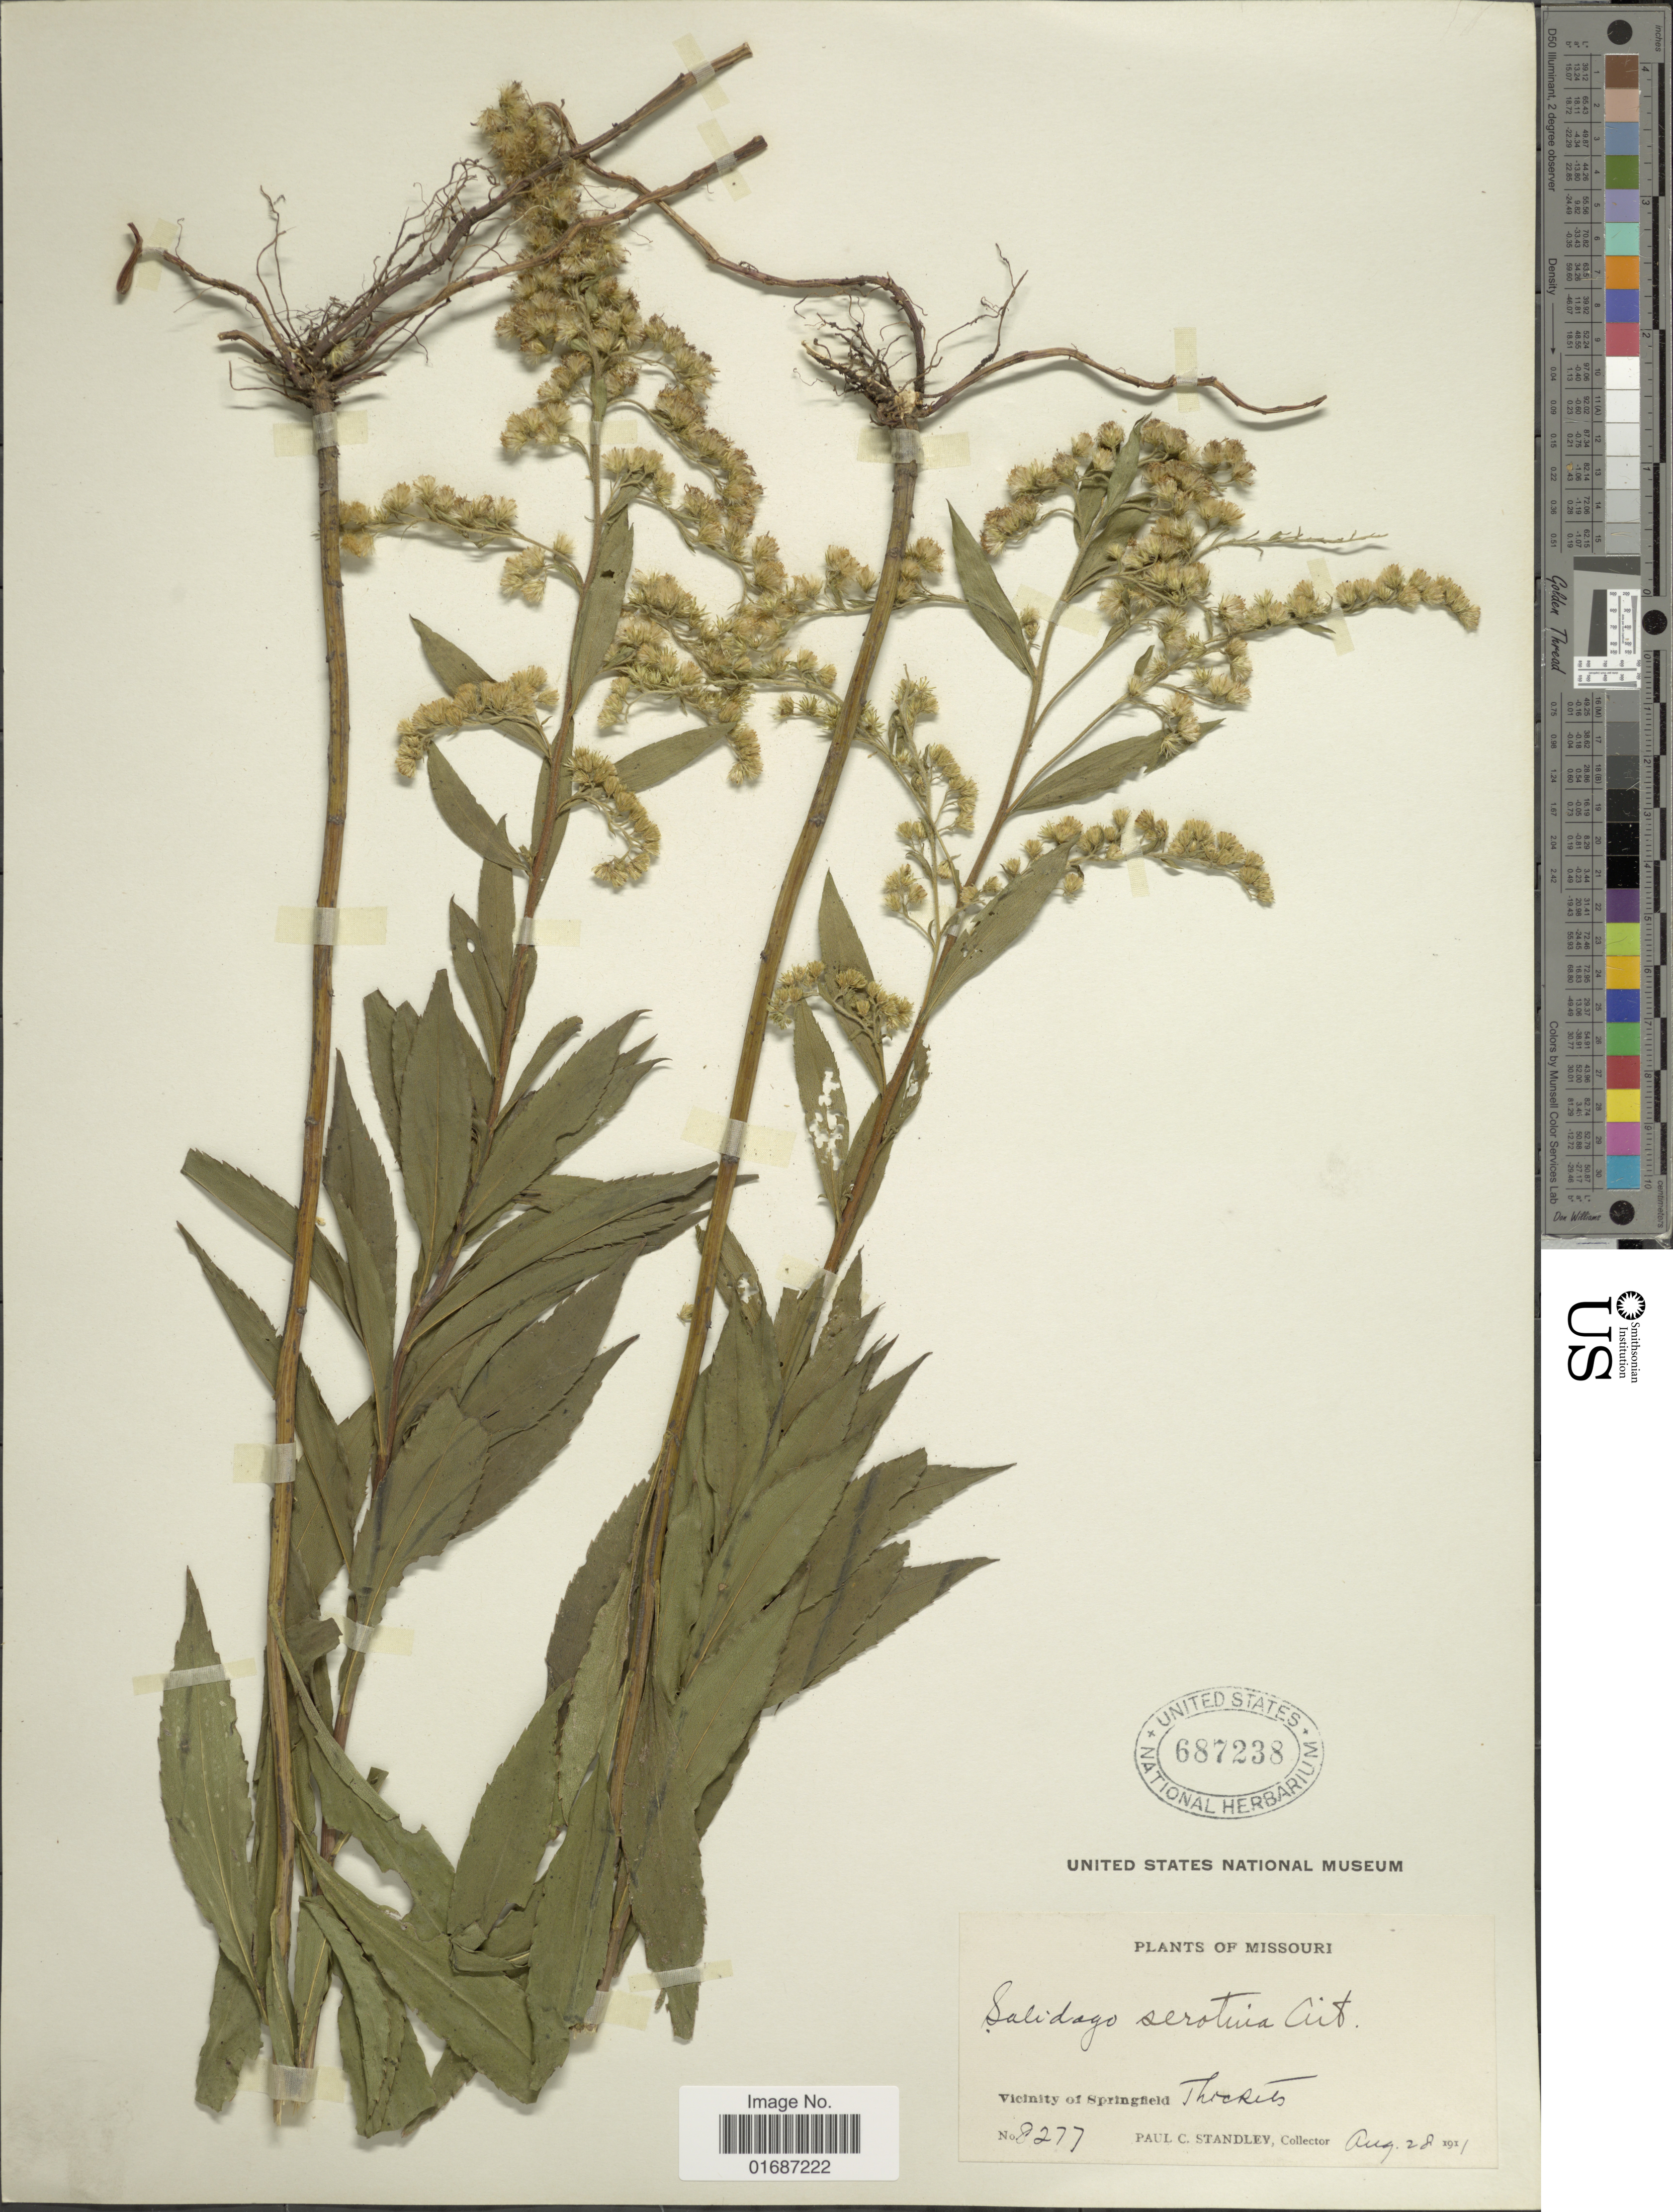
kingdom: Plantae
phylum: Tracheophyta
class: Magnoliopsida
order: Asterales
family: Asteraceae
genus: Solidago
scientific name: Solidago gigantea var. leiophylla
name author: Fernald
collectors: P. C. Standley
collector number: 8277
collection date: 1911-08-28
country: United States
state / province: Missouri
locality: Vicinity of Springfield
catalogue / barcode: US 687238